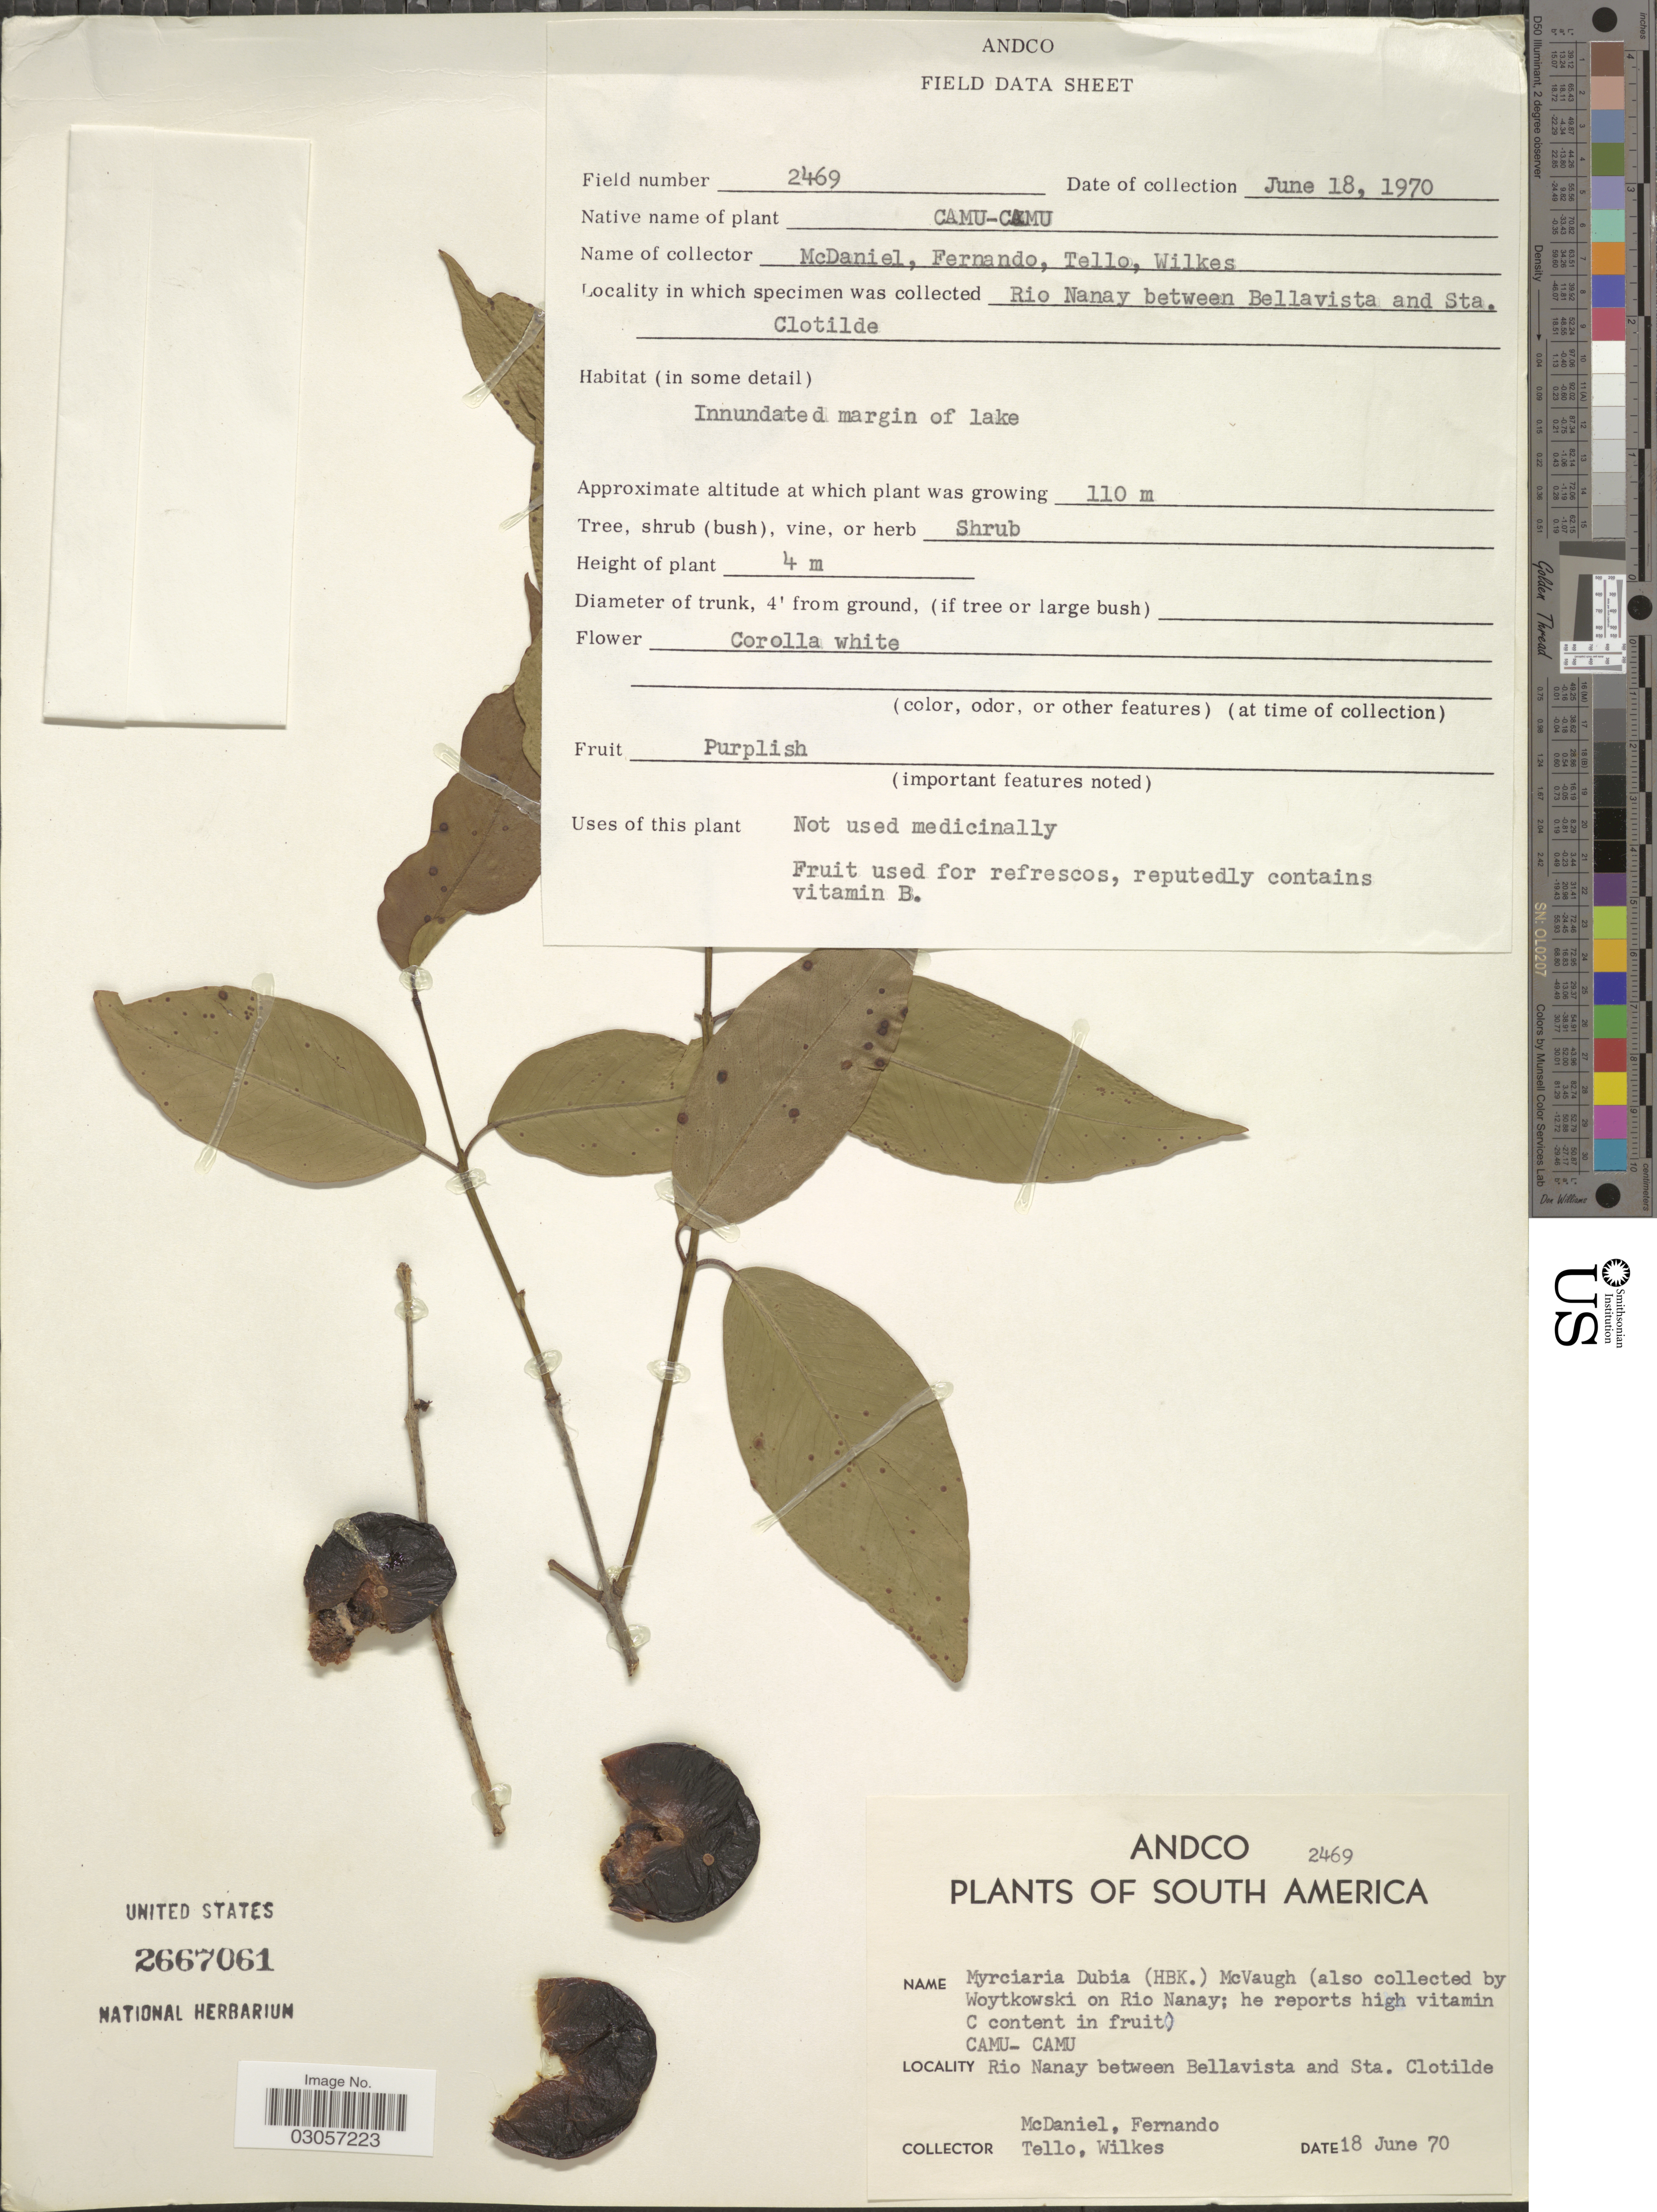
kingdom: Plantae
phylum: Tracheophyta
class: Magnoliopsida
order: Myrtales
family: Myrtaceae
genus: Myrciaria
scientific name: Myrciaria dubia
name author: (Kunth) McVaugh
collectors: -- McDaniel, -- Fernando, -. Tello & Wilkes Explor. Exped.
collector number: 2469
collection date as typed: Transcribed d/m/y: 18/6/70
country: Peru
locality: Andco, South America, Rio Nanay between Bellavista and Sta. Clotilde.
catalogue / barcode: US 2667061